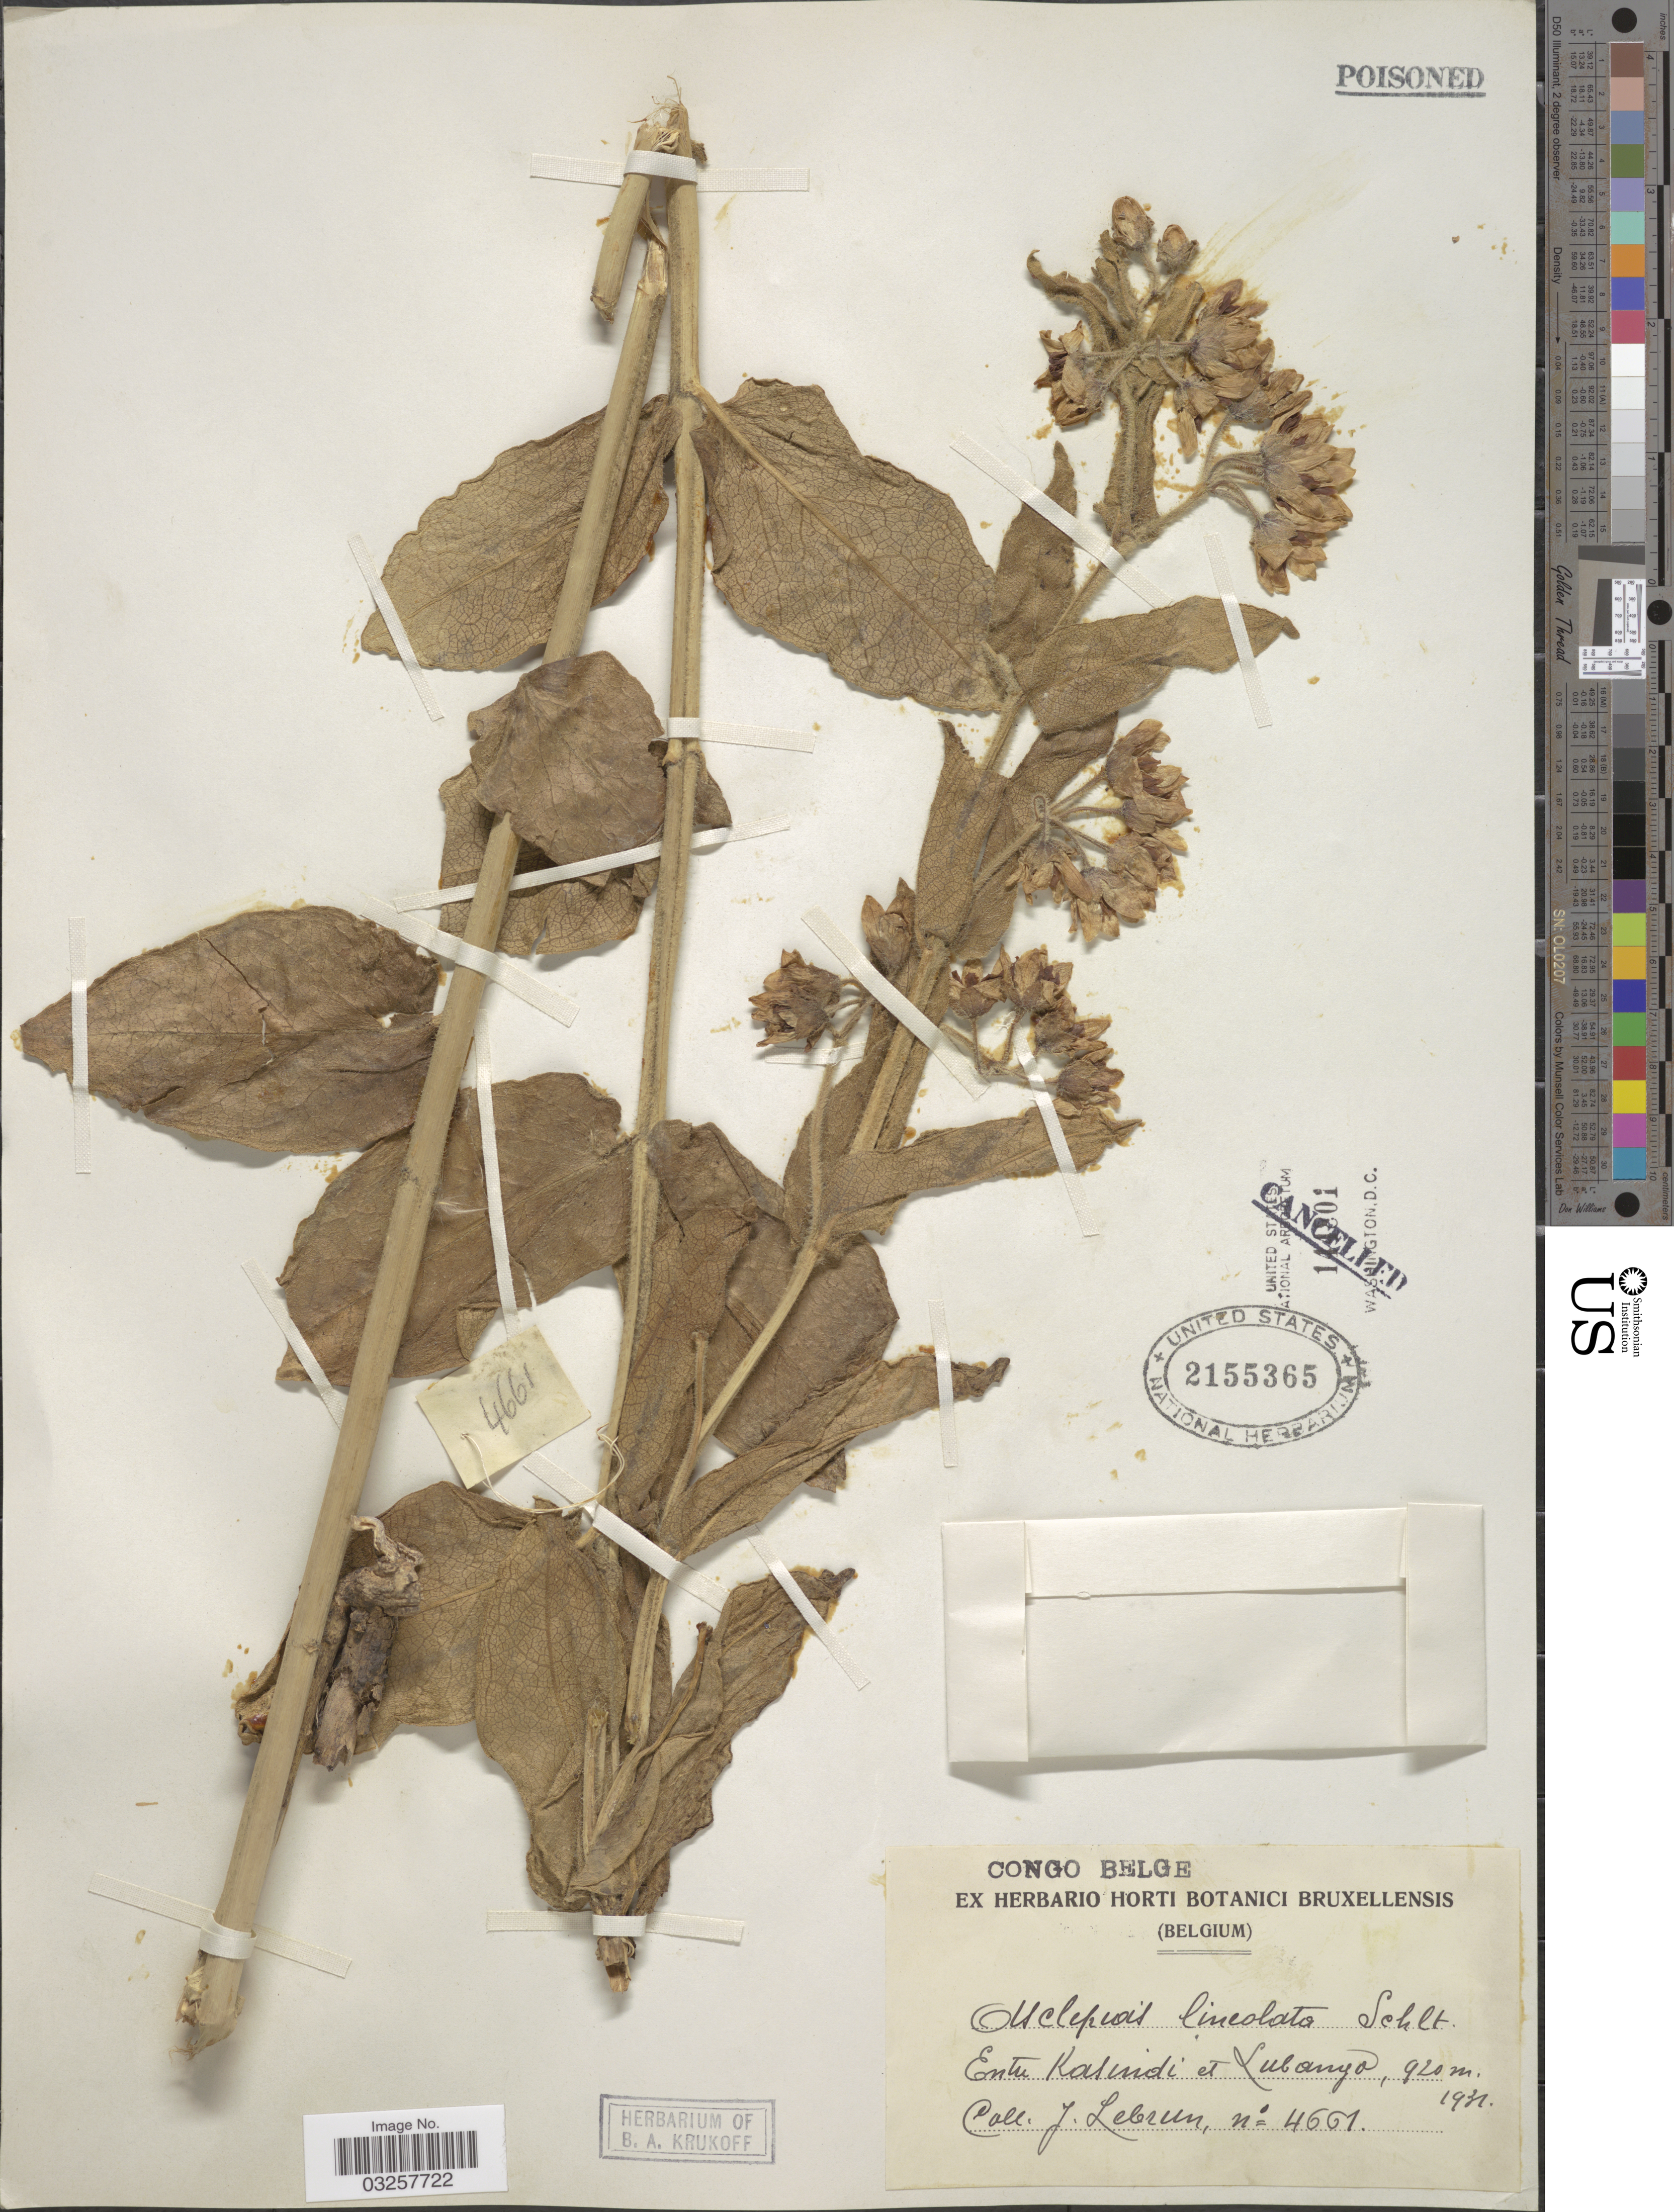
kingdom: Plantae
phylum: Tracheophyta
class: Magnoliopsida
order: Gentianales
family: Apocynaceae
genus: Asclepias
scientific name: Asclepias lineolata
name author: (Decne.) Schltr.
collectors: J. A. Lebrun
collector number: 4661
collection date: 1931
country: Congo, Democratic Republic of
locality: Congo Belge. Entre Kasindi et Lubango.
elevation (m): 920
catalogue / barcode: US 2155365